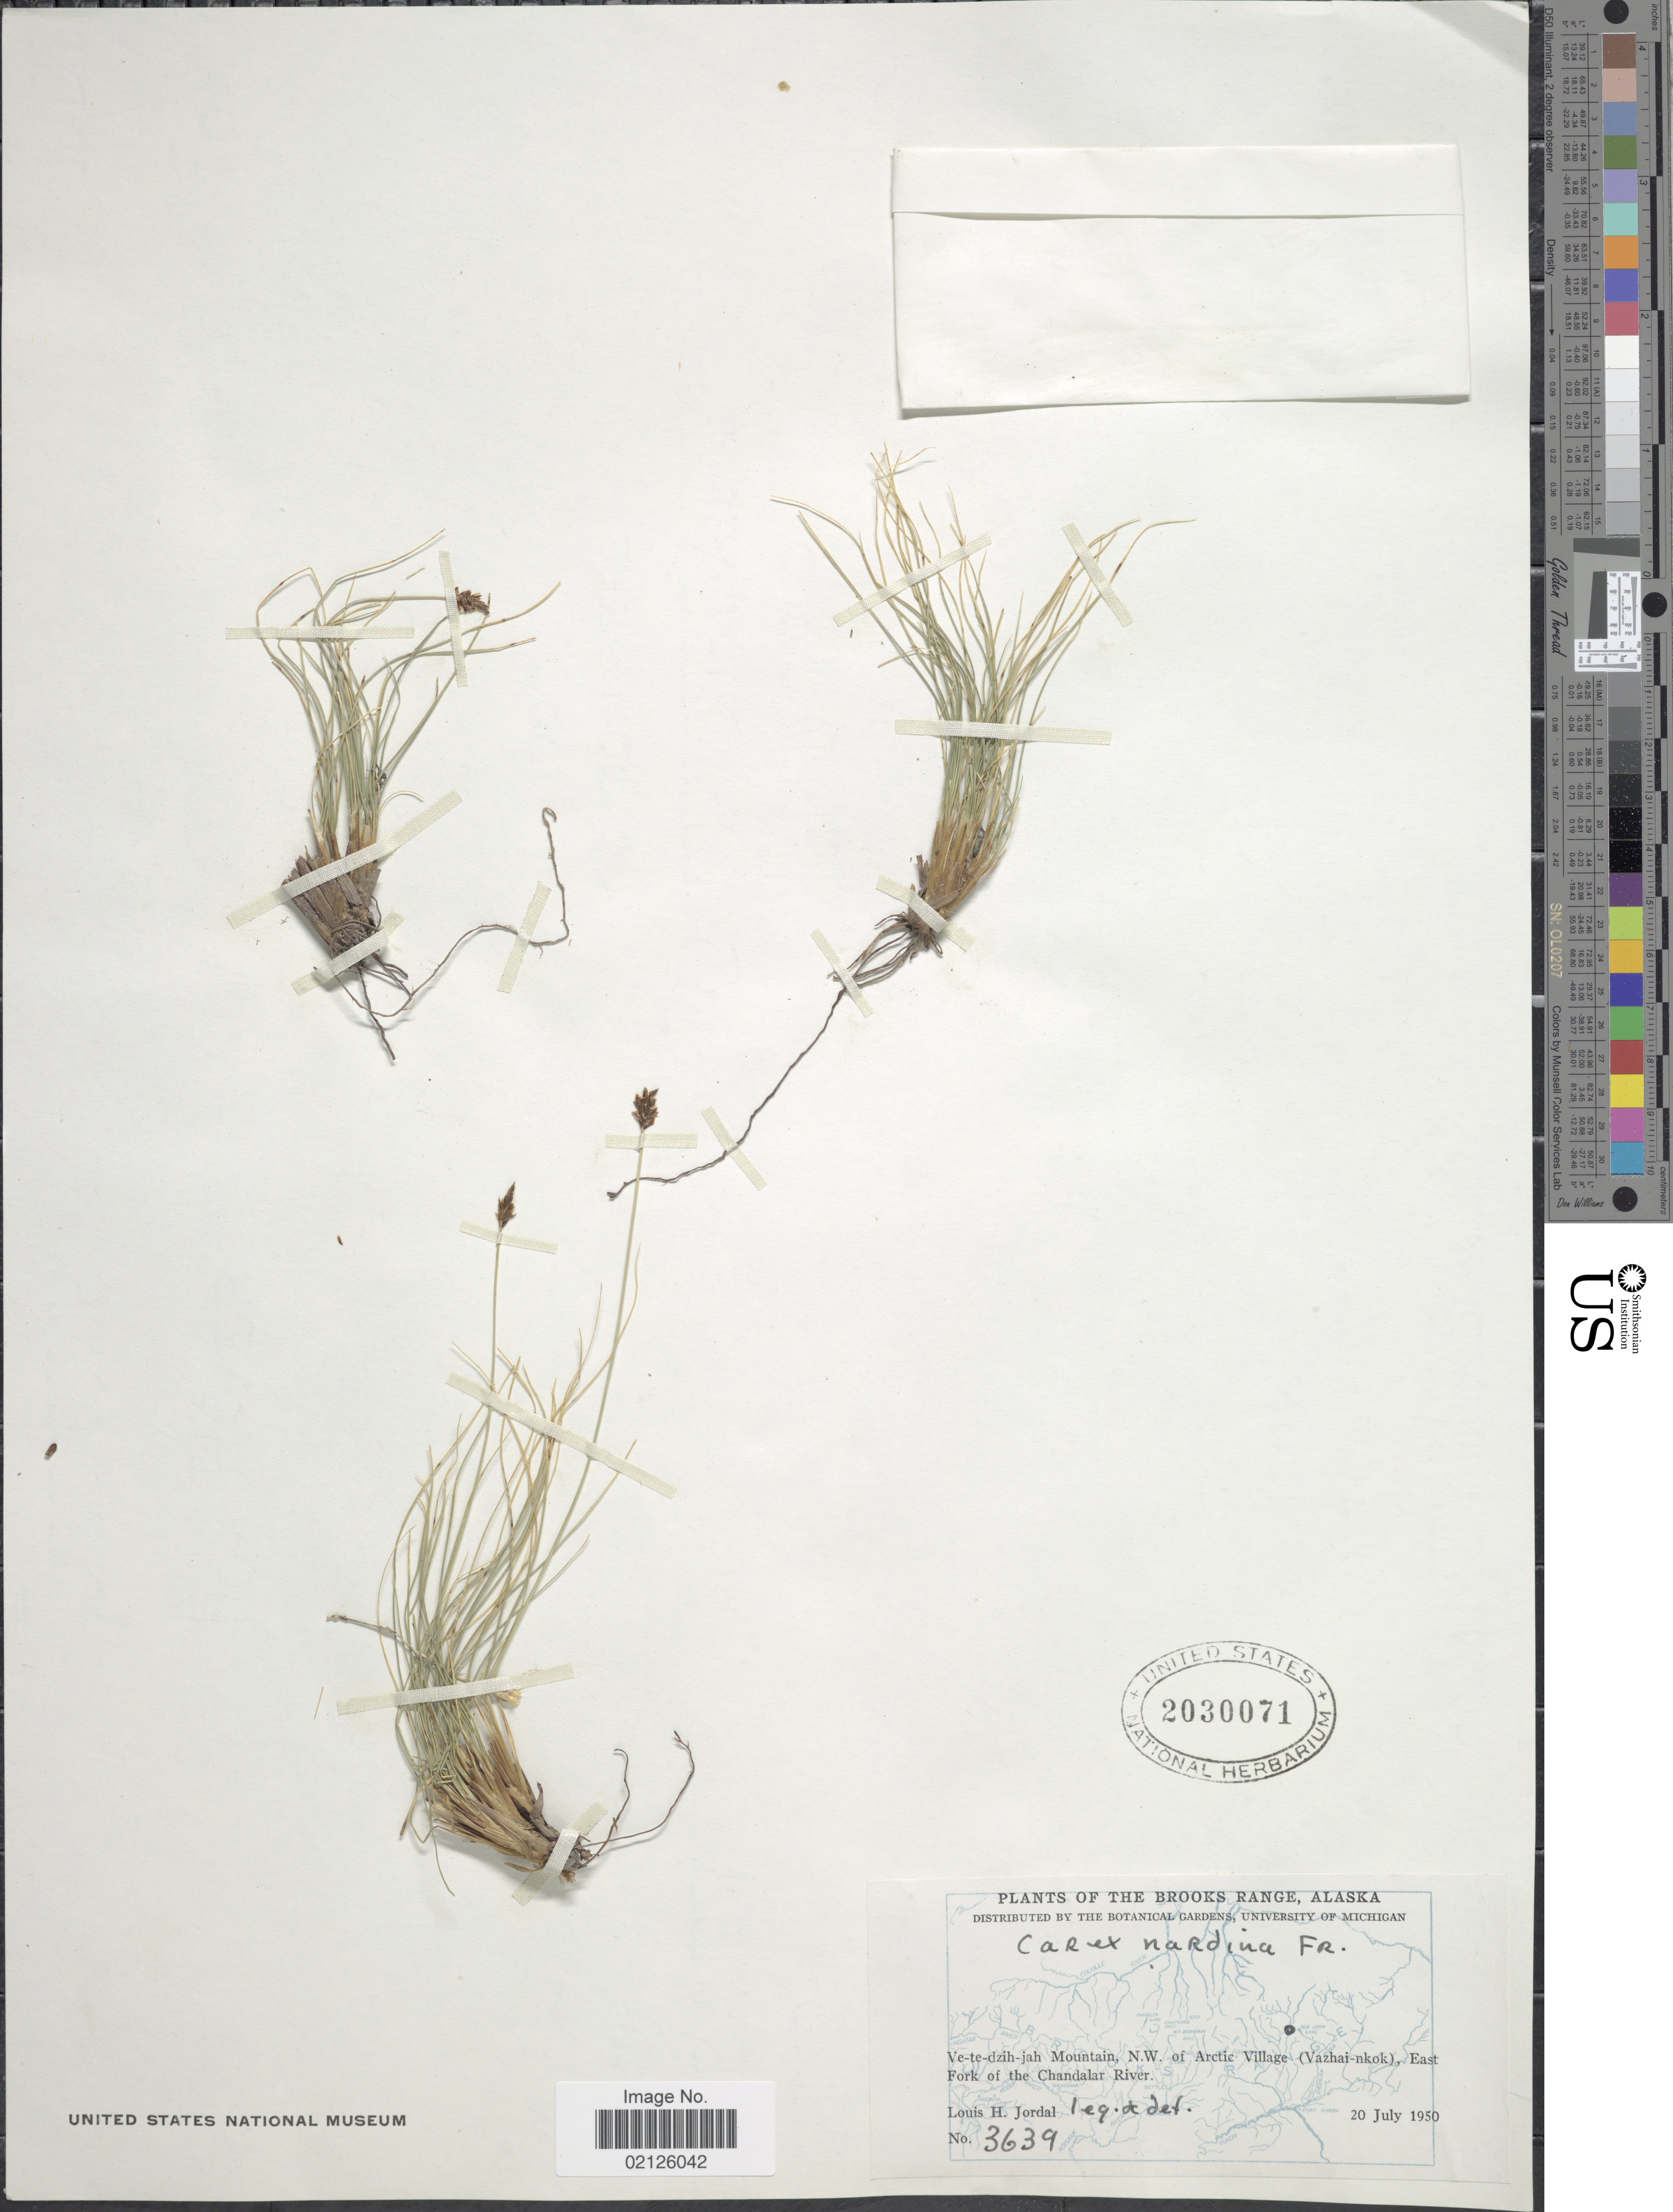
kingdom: Plantae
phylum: Tracheophyta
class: Liliopsida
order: Poales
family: Cyperaceae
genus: Carex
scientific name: Carex nardina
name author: (Hornem.) Fr.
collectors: L. Jordal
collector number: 3639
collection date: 1950-07-20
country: United States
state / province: Alaska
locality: The Brook Range, Ve-te-dzih-jah Mountain, N.W. of Arctic Village (Vazhai-nkok), East Fork of the Chandalar River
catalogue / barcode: US 2030071